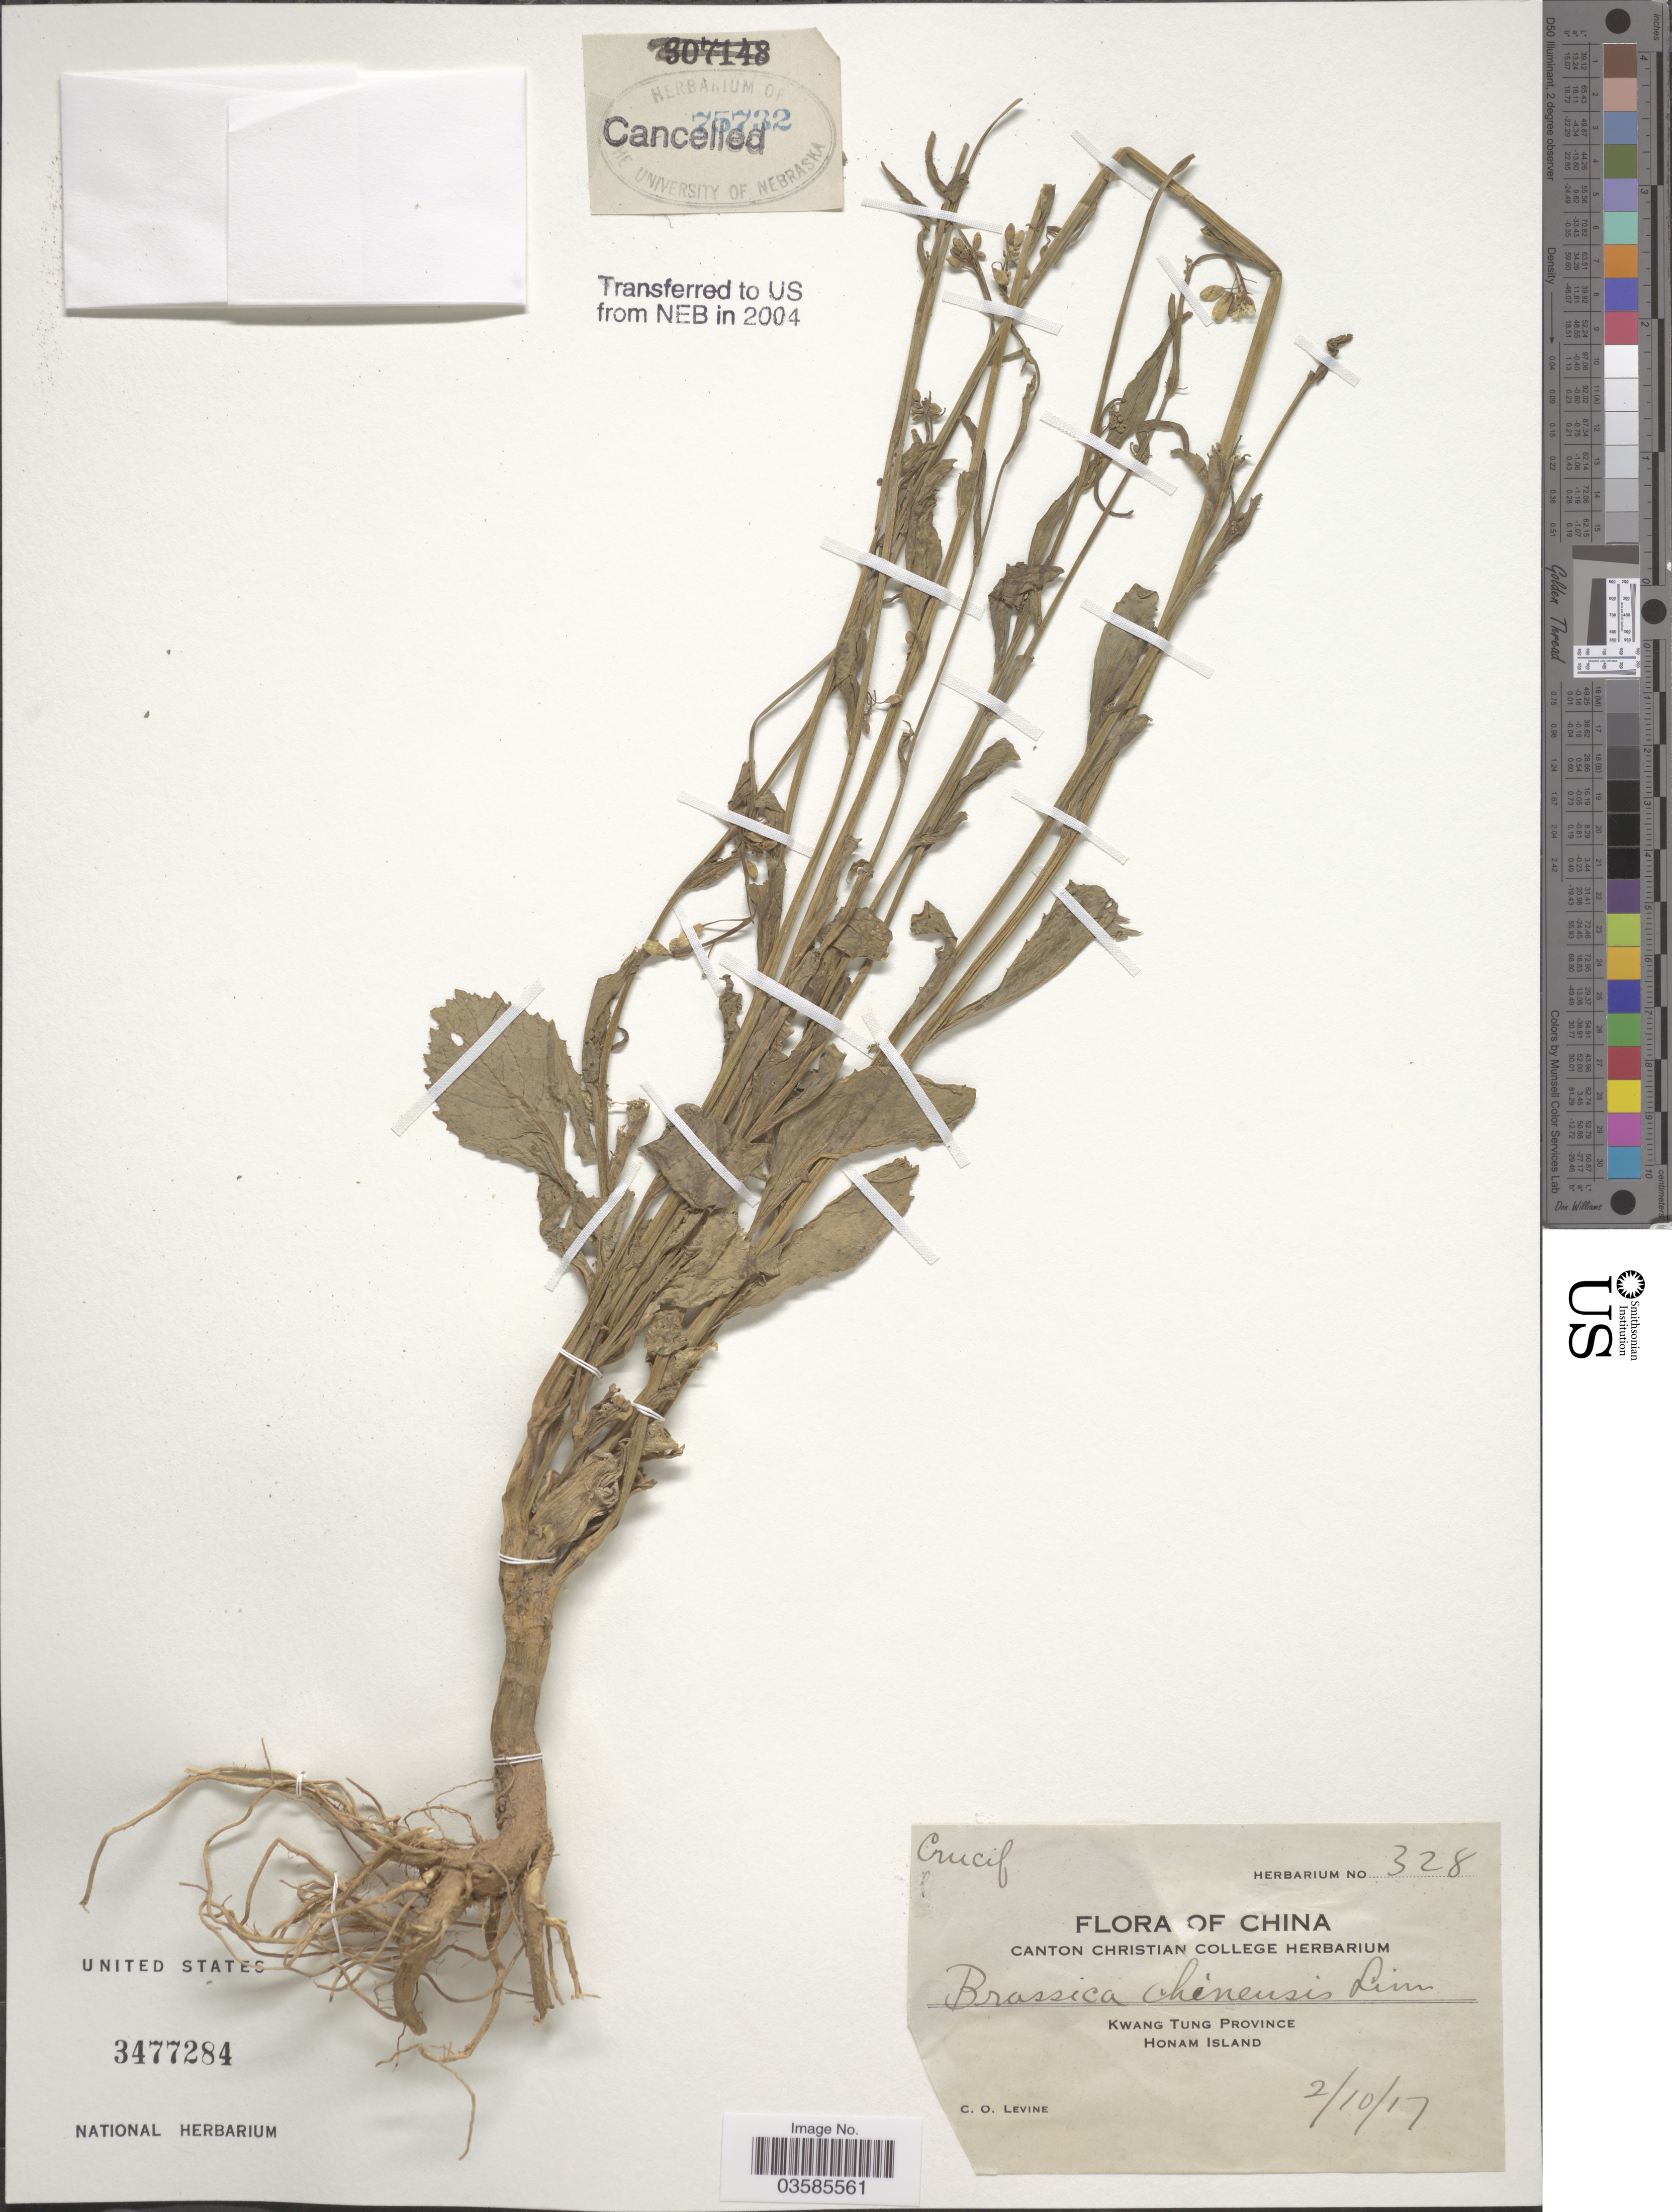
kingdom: Plantae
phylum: Tracheophyta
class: Magnoliopsida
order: Brassicales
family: Brassicaceae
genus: Brassica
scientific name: Brassica chinensis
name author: L.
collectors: C. O. Levine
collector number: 328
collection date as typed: Transcribed d/m/y: 2/10/17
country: China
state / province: Guangdong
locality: Kwang Tung Province, Honam Island.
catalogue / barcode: US 3477284